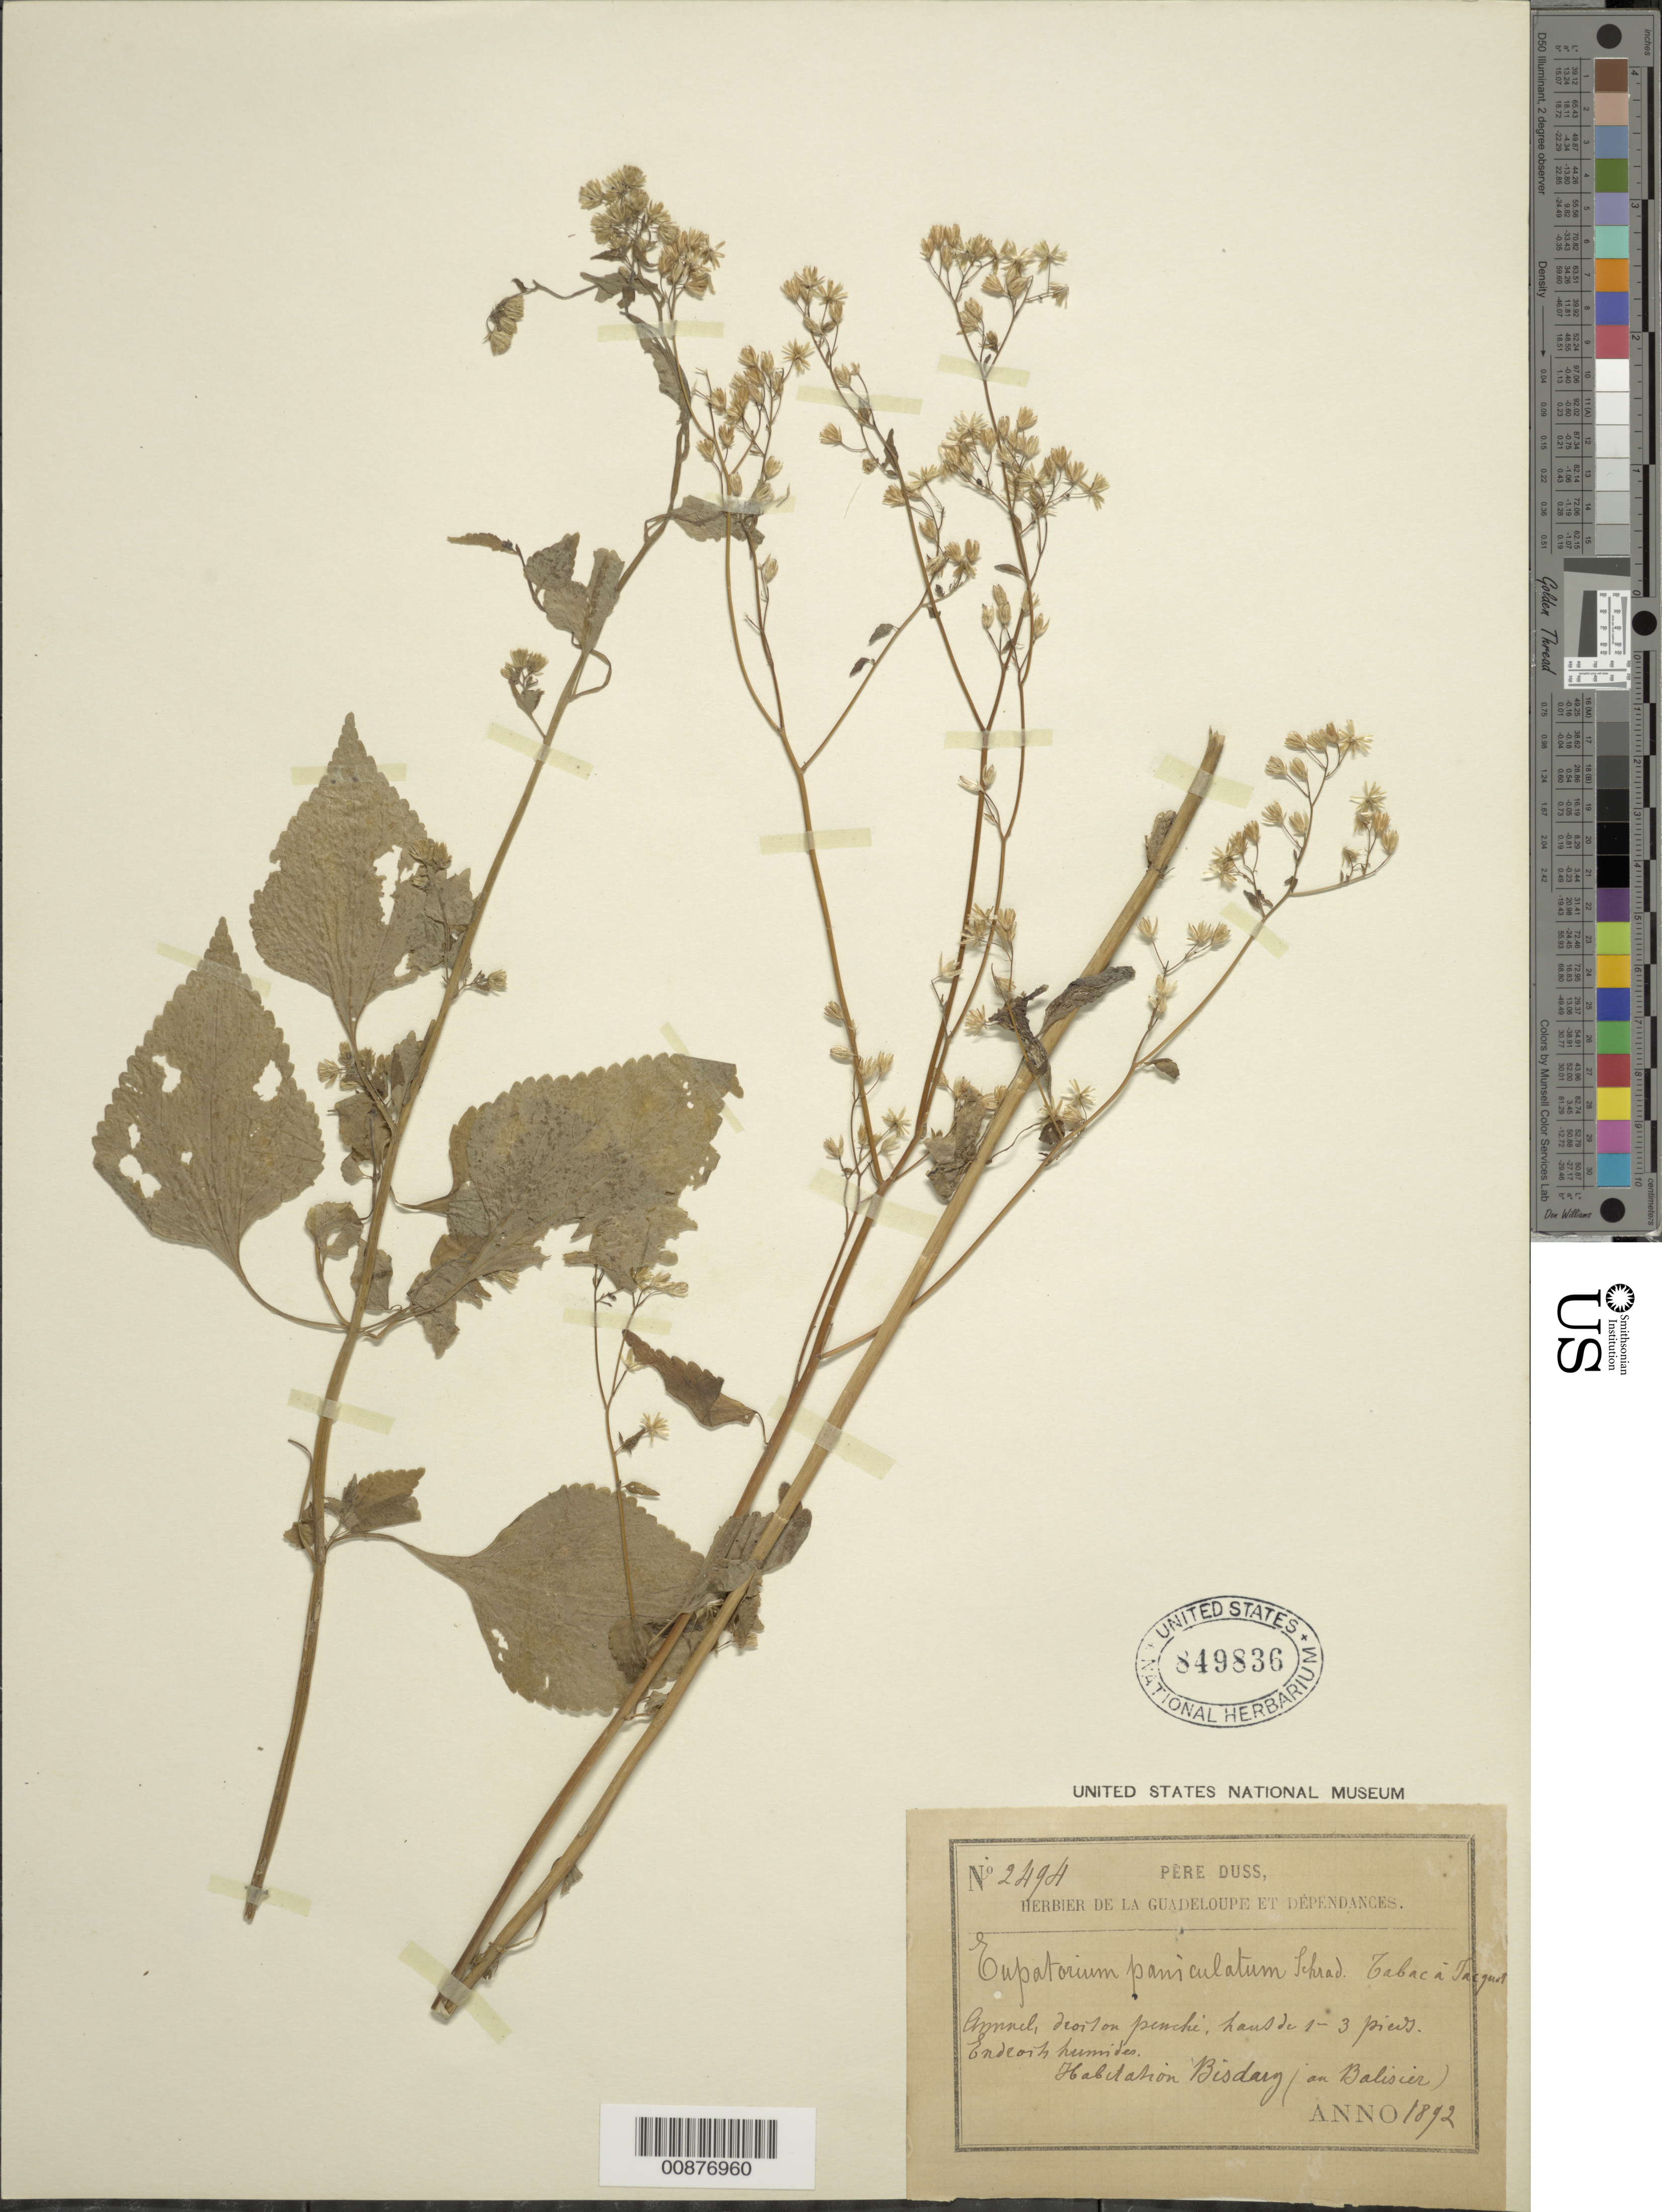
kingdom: Plantae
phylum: Tracheophyta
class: Magnoliopsida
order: Asterales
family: Asteraceae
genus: Fleischmannia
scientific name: Fleischmannia microstemon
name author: (Cass.) R.M. King & H. Rob.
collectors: Père Duss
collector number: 2494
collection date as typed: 1892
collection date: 1892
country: Guadeloupe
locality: Habitation Bisdary (au Balisier)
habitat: Endcorts (sp?) humides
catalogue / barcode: US 849836